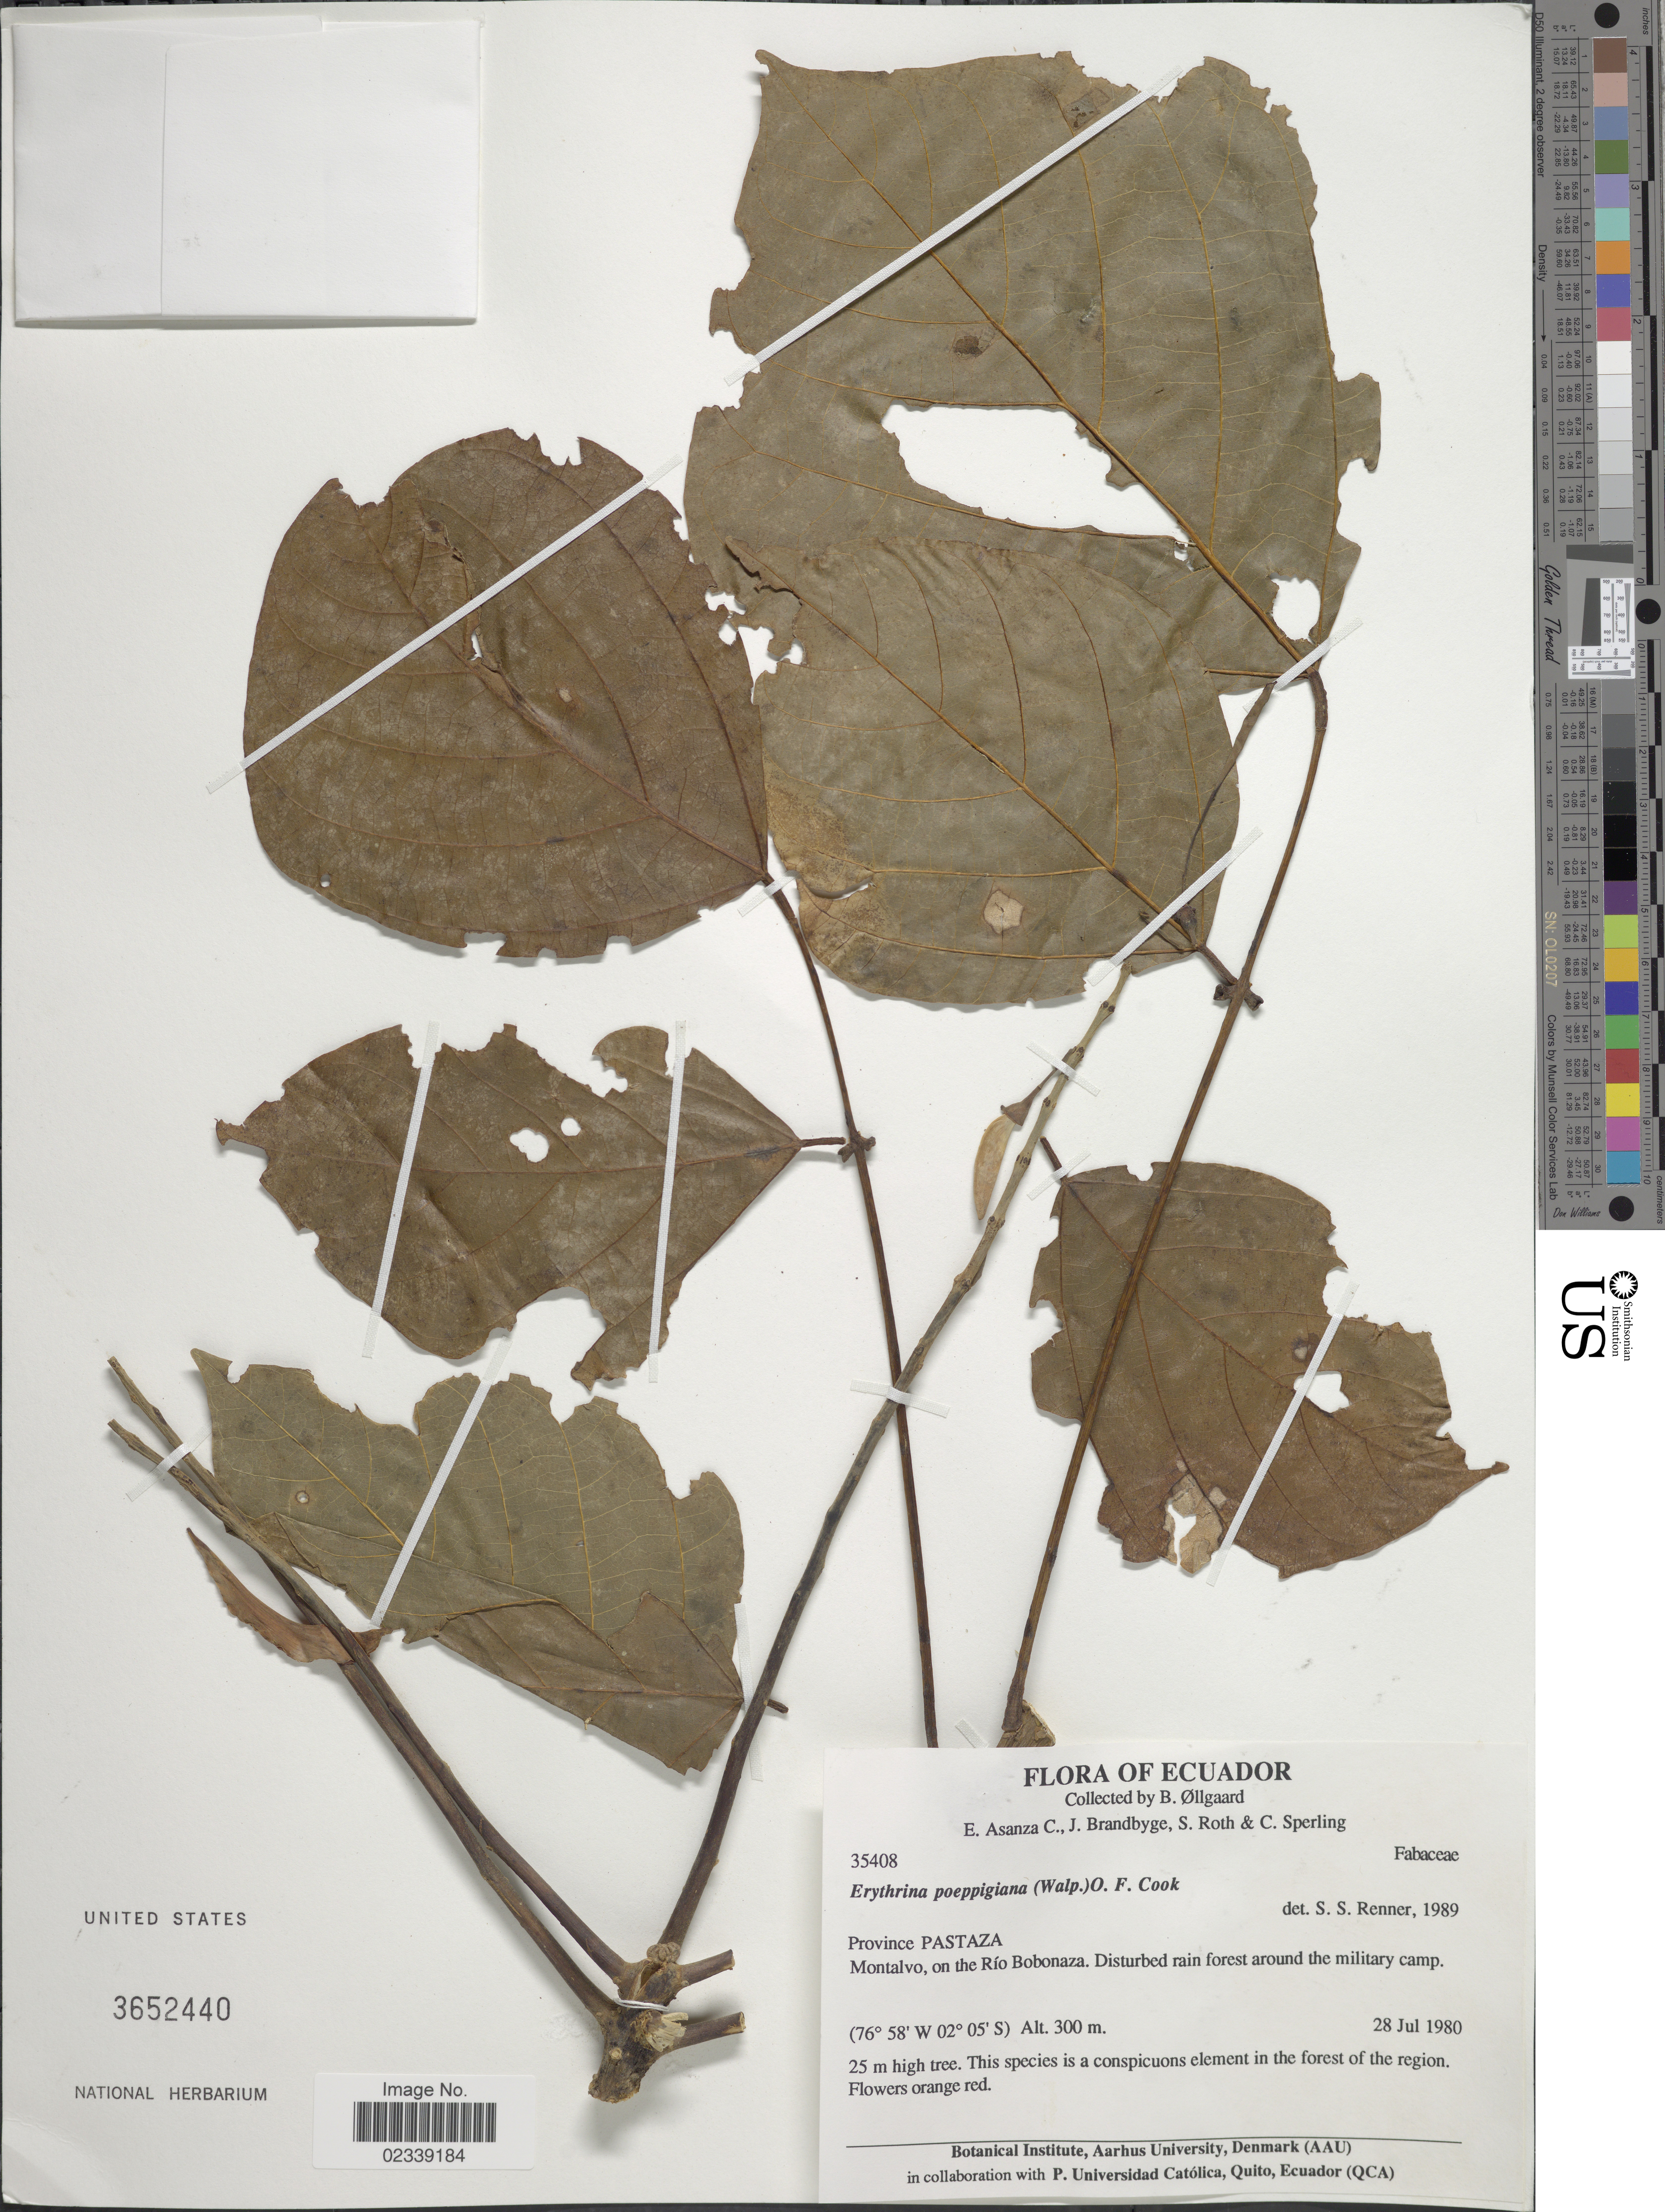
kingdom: Plantae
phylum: Tracheophyta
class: Magnoliopsida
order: Fabales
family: Fabaceae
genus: Erythrina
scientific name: Erythrina poeppigiana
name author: (Walp.) O.F. Cook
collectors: B. Øllgaard, E. Asanza C., J. Brandbyge, S. Roth & C. Sperling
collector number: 35408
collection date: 1980-07-28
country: Ecuador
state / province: Pastaza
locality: Montalvo, on the Rio Bobonaza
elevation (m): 300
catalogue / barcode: US 3652440